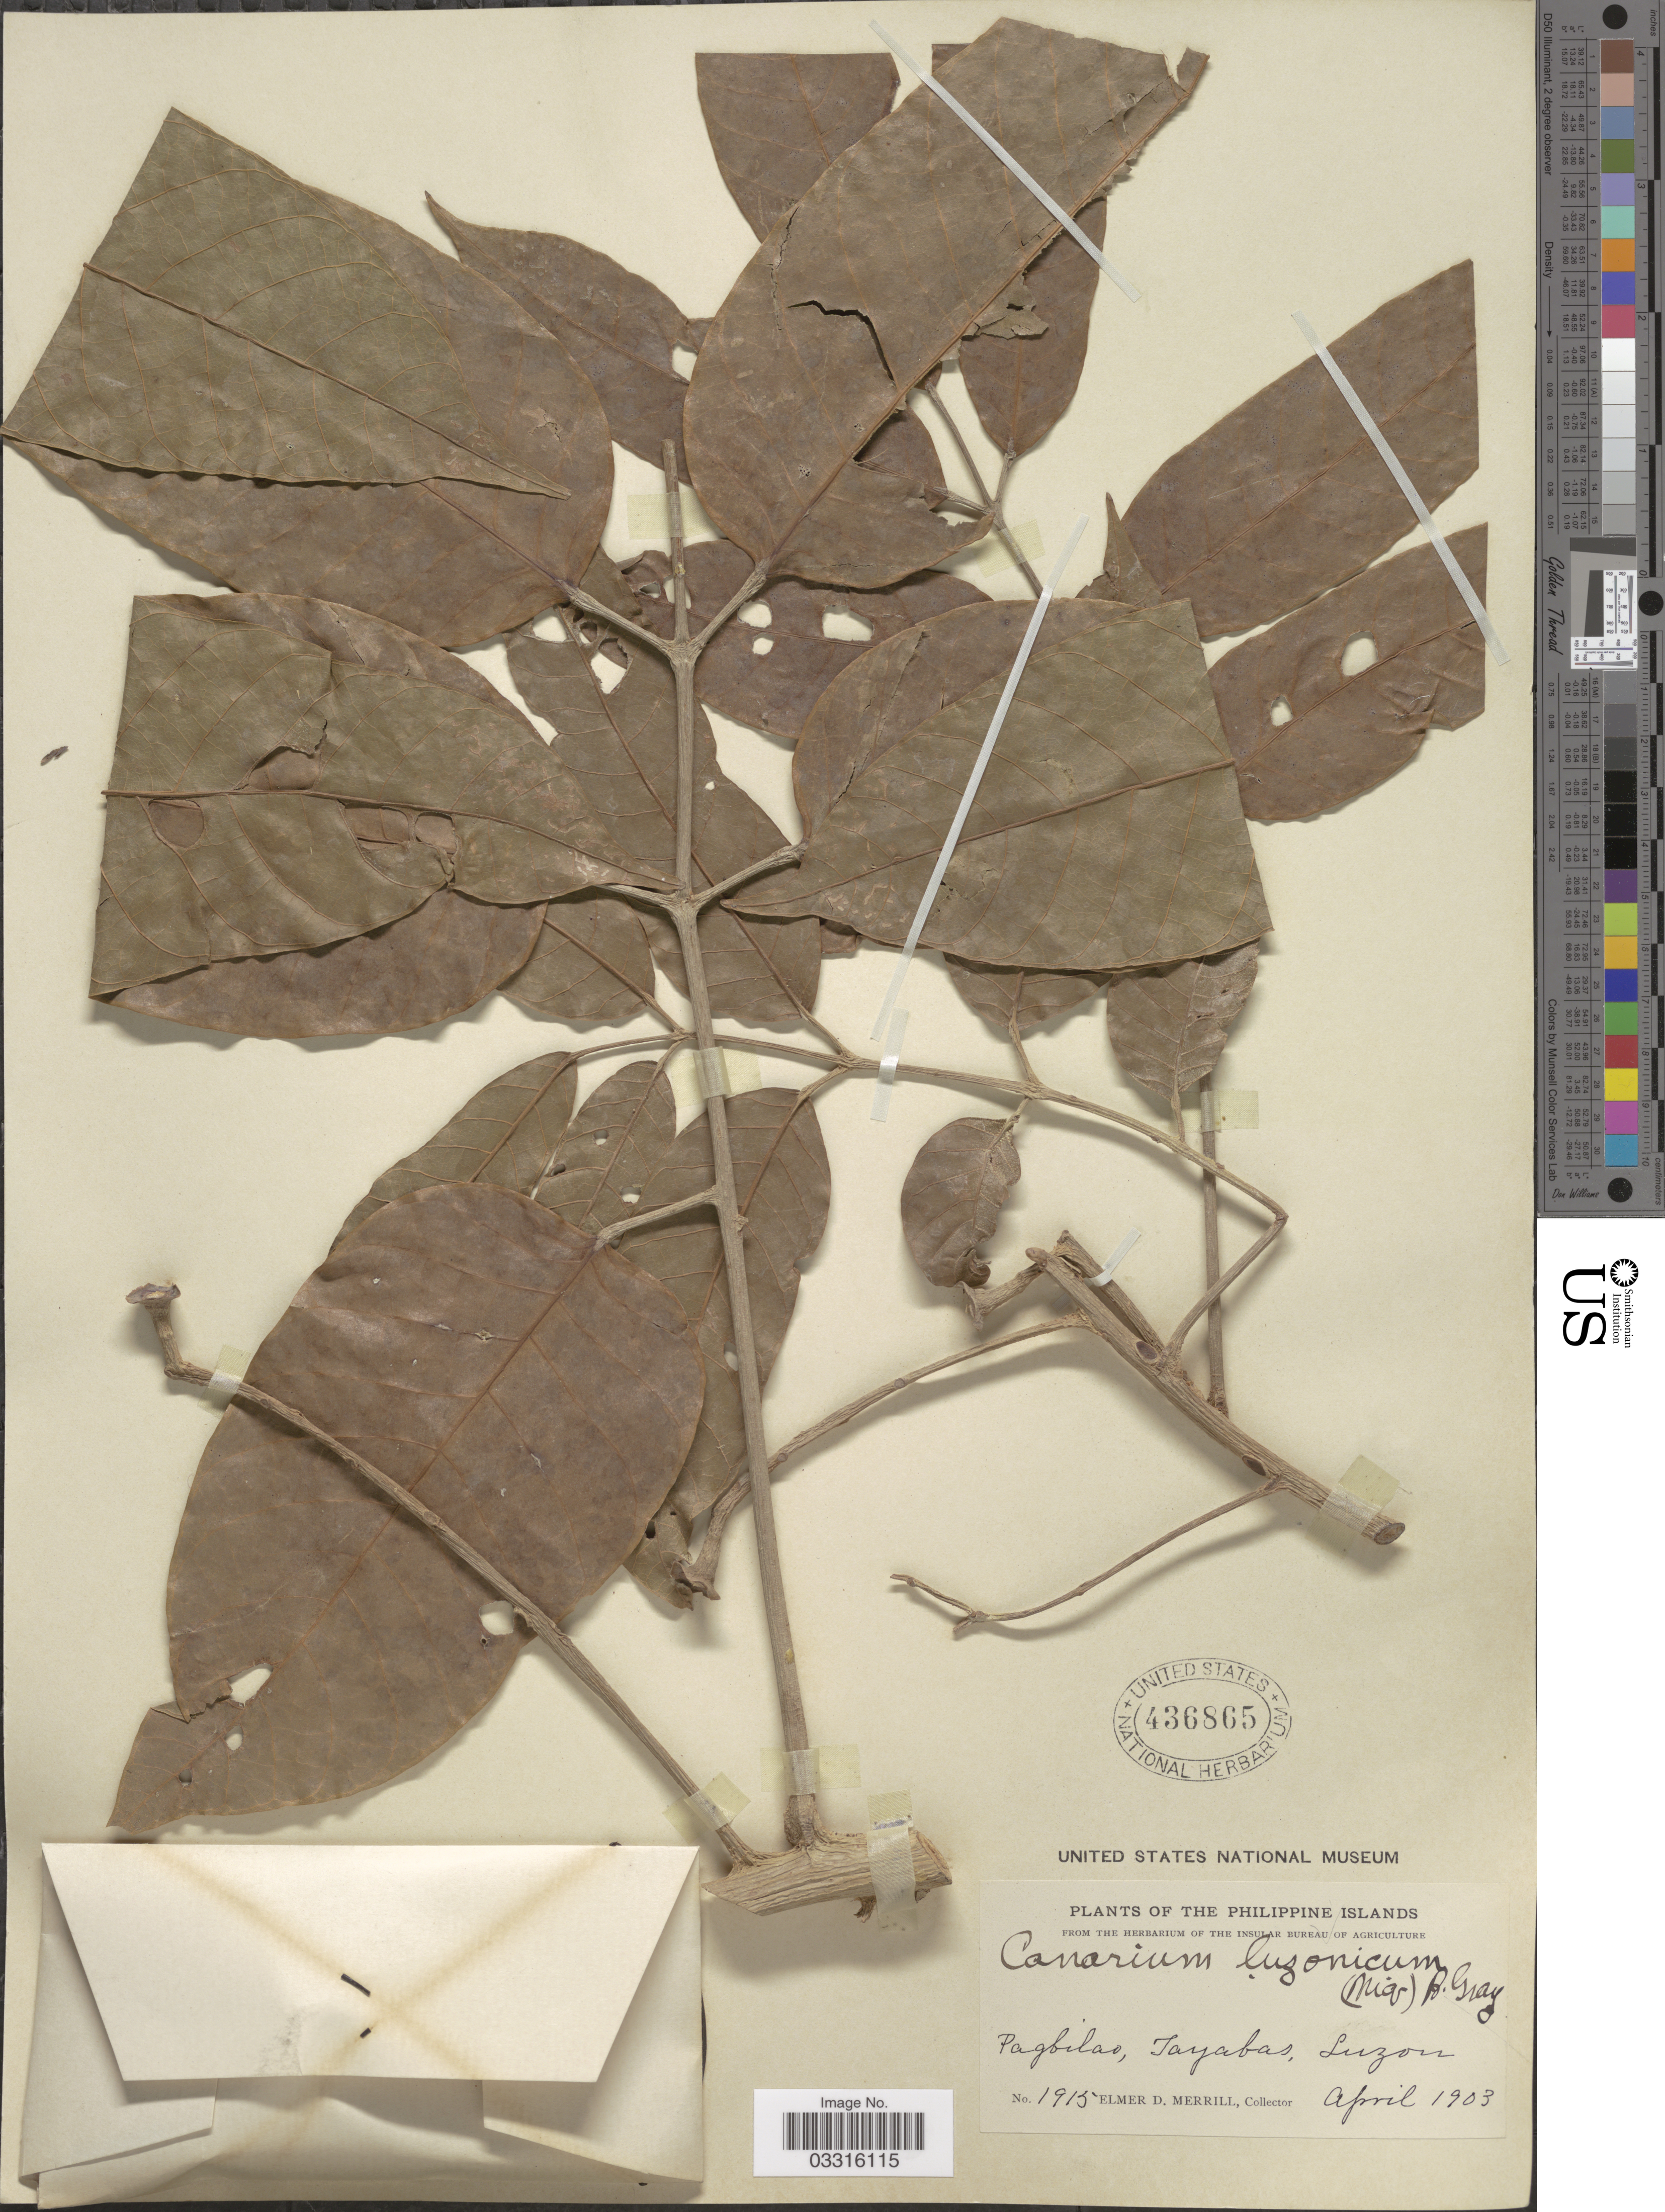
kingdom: Plantae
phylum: Tracheophyta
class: Magnoliopsida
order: Sapindales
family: Burseraceae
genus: Canarium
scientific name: Canarium luzonicum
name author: (Blume) A. Gray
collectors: E. D. Merrill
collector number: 1915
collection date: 1903-04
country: Philippines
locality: Pagbilao, Tayabas, Luzon.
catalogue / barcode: US 436865